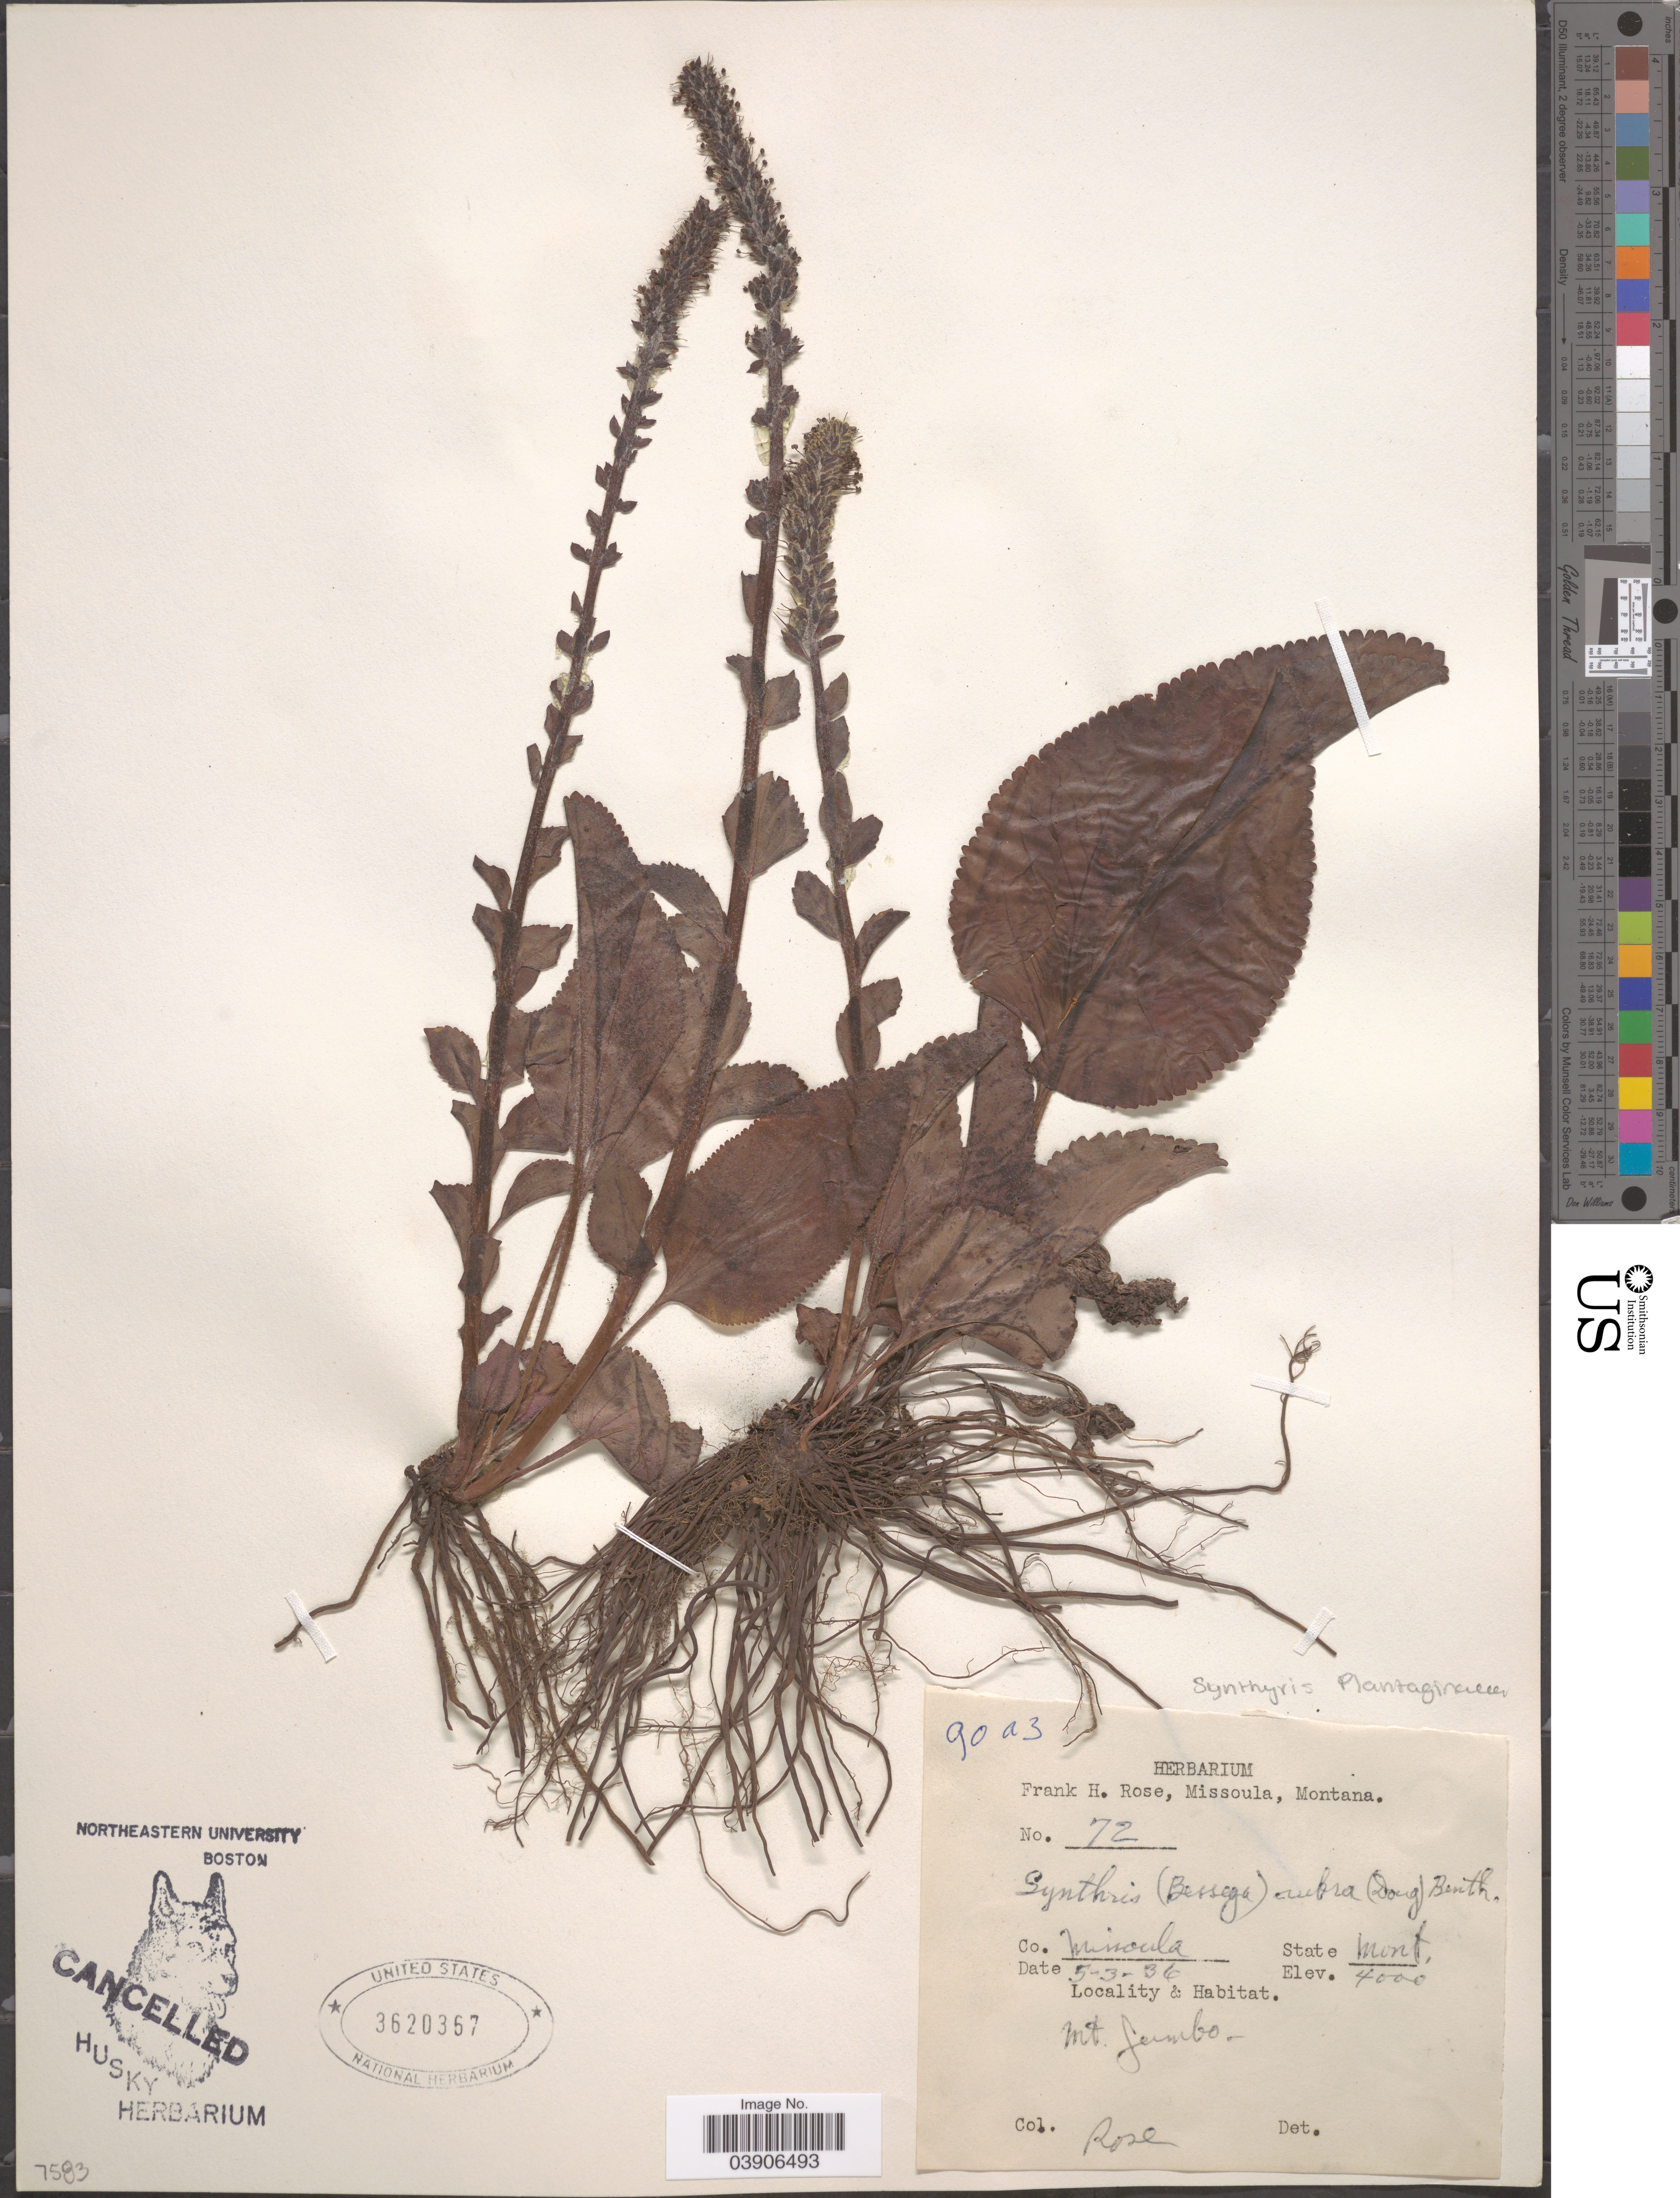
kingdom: Plantae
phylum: Tracheophyta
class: Magnoliopsida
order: Lamiales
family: Plantaginaceae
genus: Synthyris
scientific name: Synthyris rubra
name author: (Douglas ex Hook.) Benth.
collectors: F. H. Rose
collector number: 72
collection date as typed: Transcribed d/m/y: 5/3/36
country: United States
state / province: Montana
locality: Co. Missoula. Mt. Jumbo.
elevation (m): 1219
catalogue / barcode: US 3620367